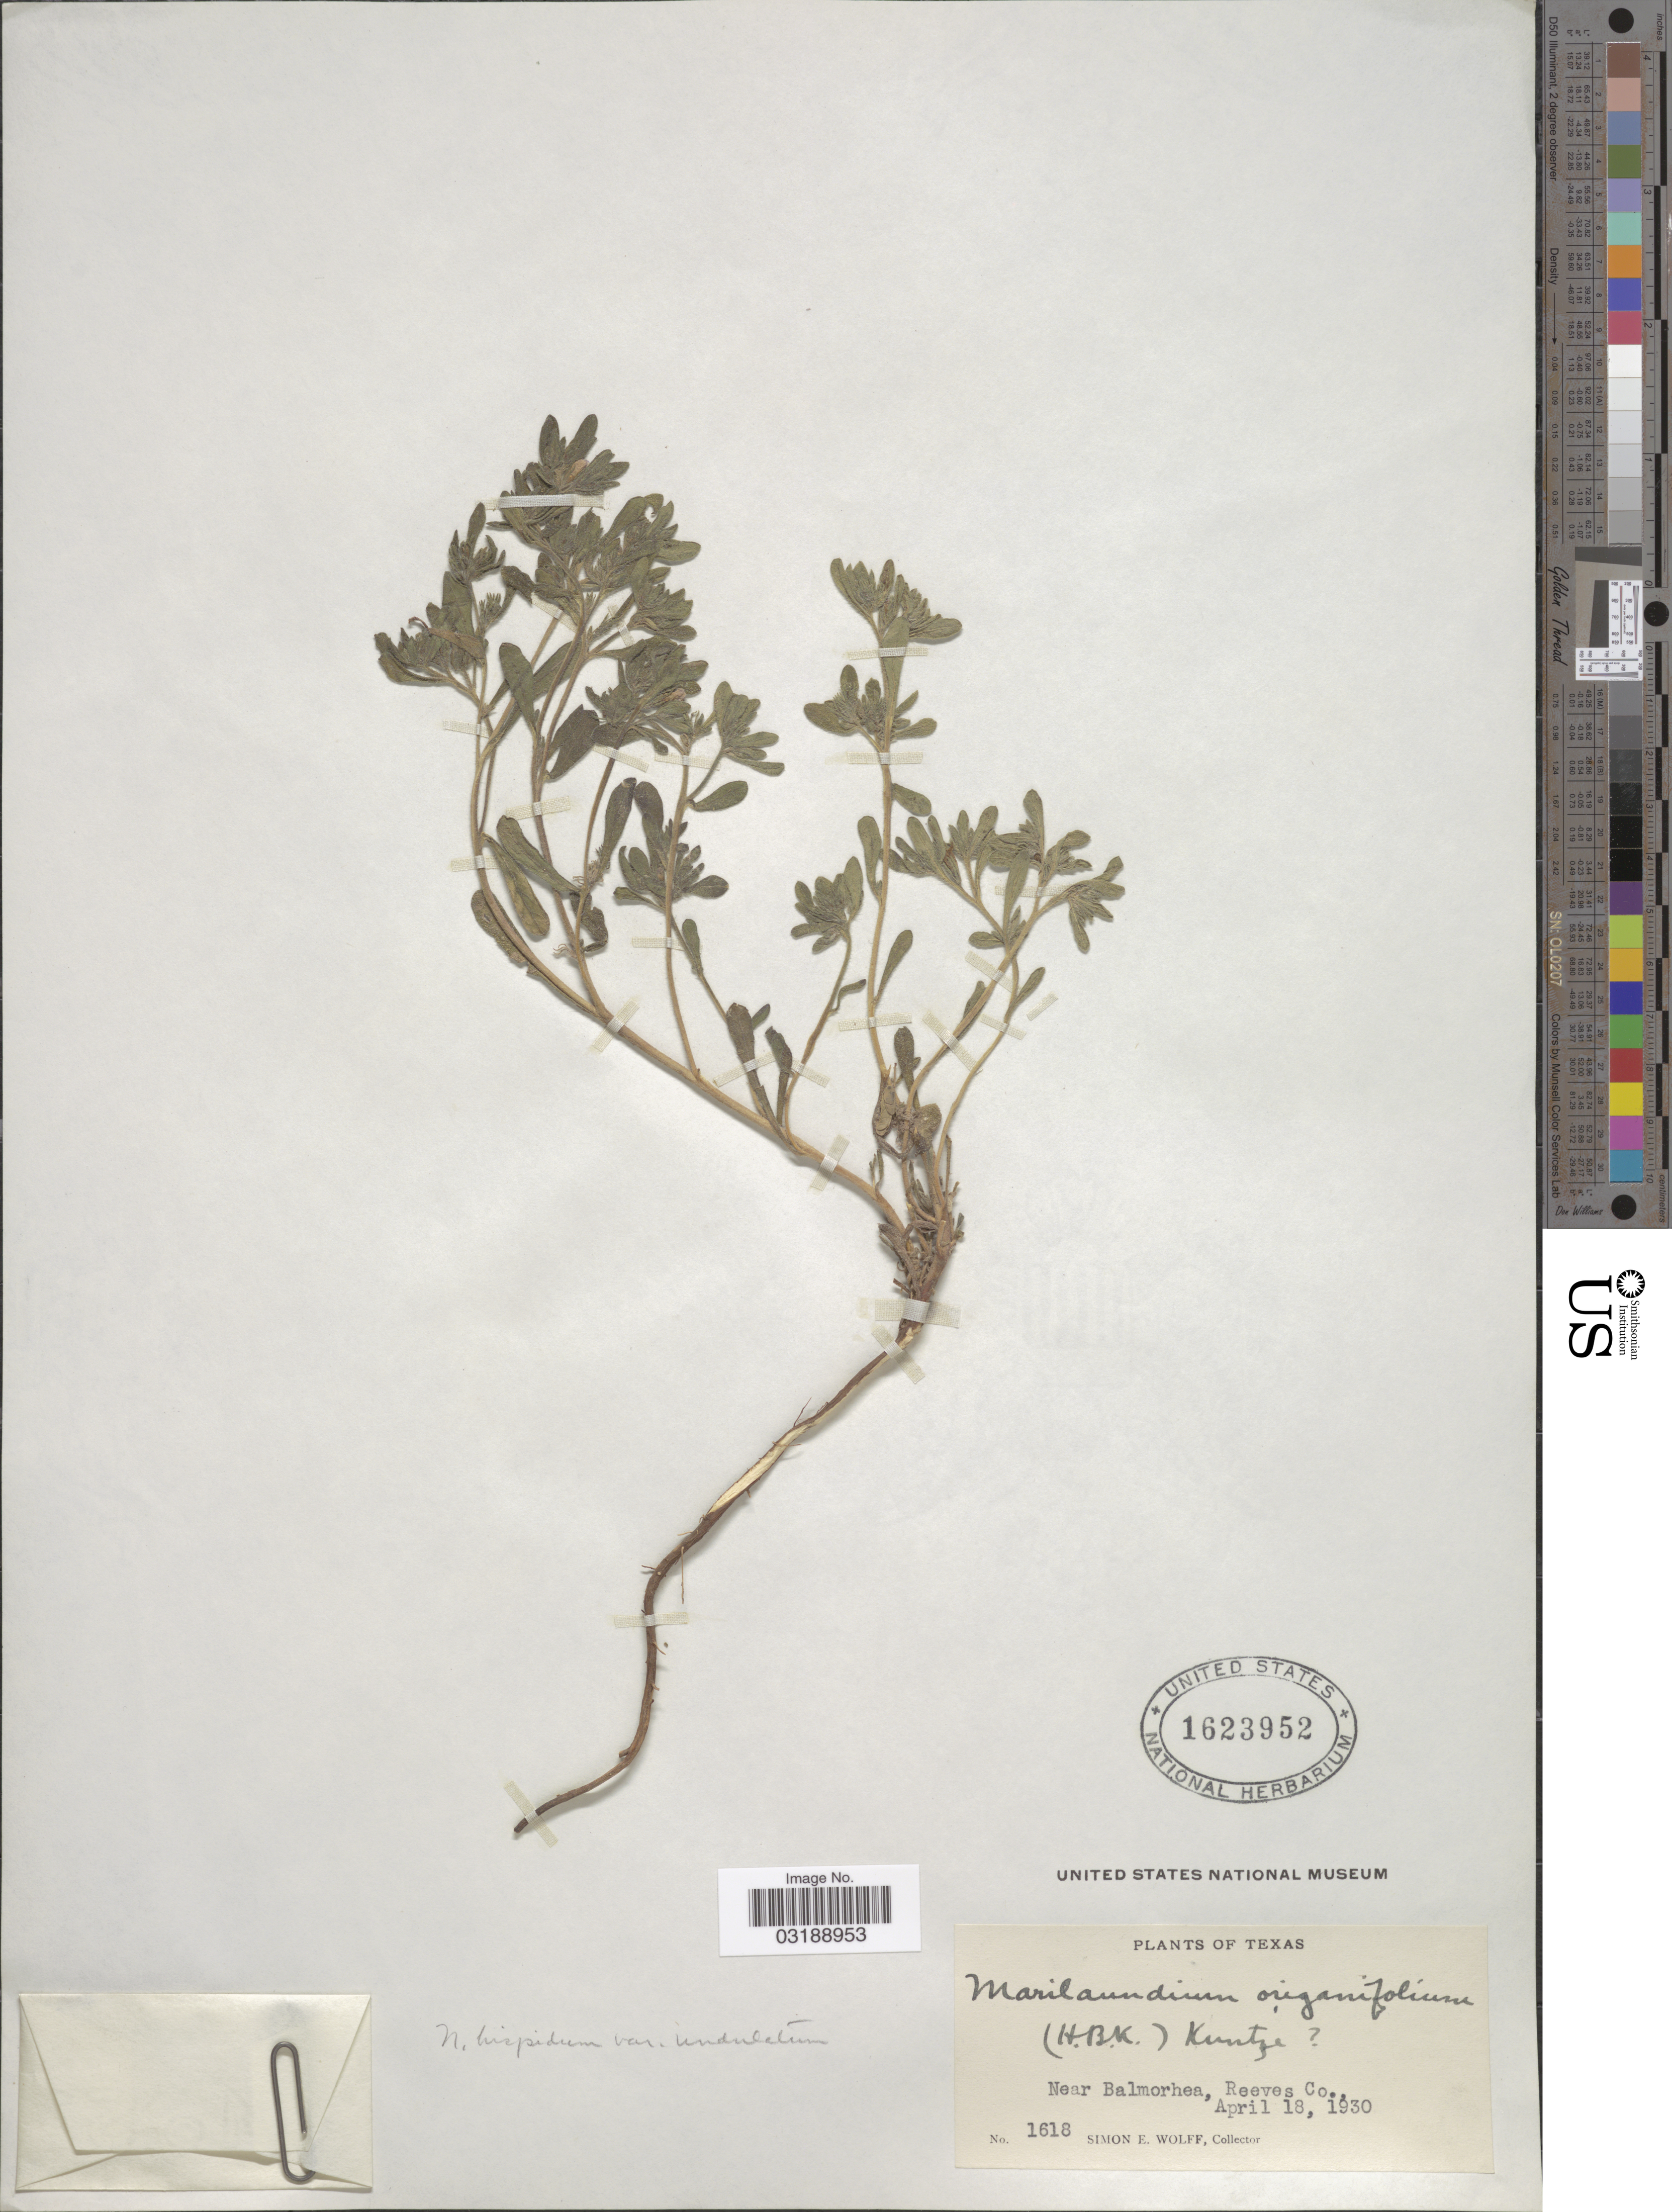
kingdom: Plantae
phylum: Tracheophyta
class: Magnoliopsida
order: Boraginales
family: Namaceae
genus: Nama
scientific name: Nama origanifolium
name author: Kunth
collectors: S. E. Wolff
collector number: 1618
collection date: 1930-04-18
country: United States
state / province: Texas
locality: Near Balmorhea, Reeves Co.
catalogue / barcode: US 1623952